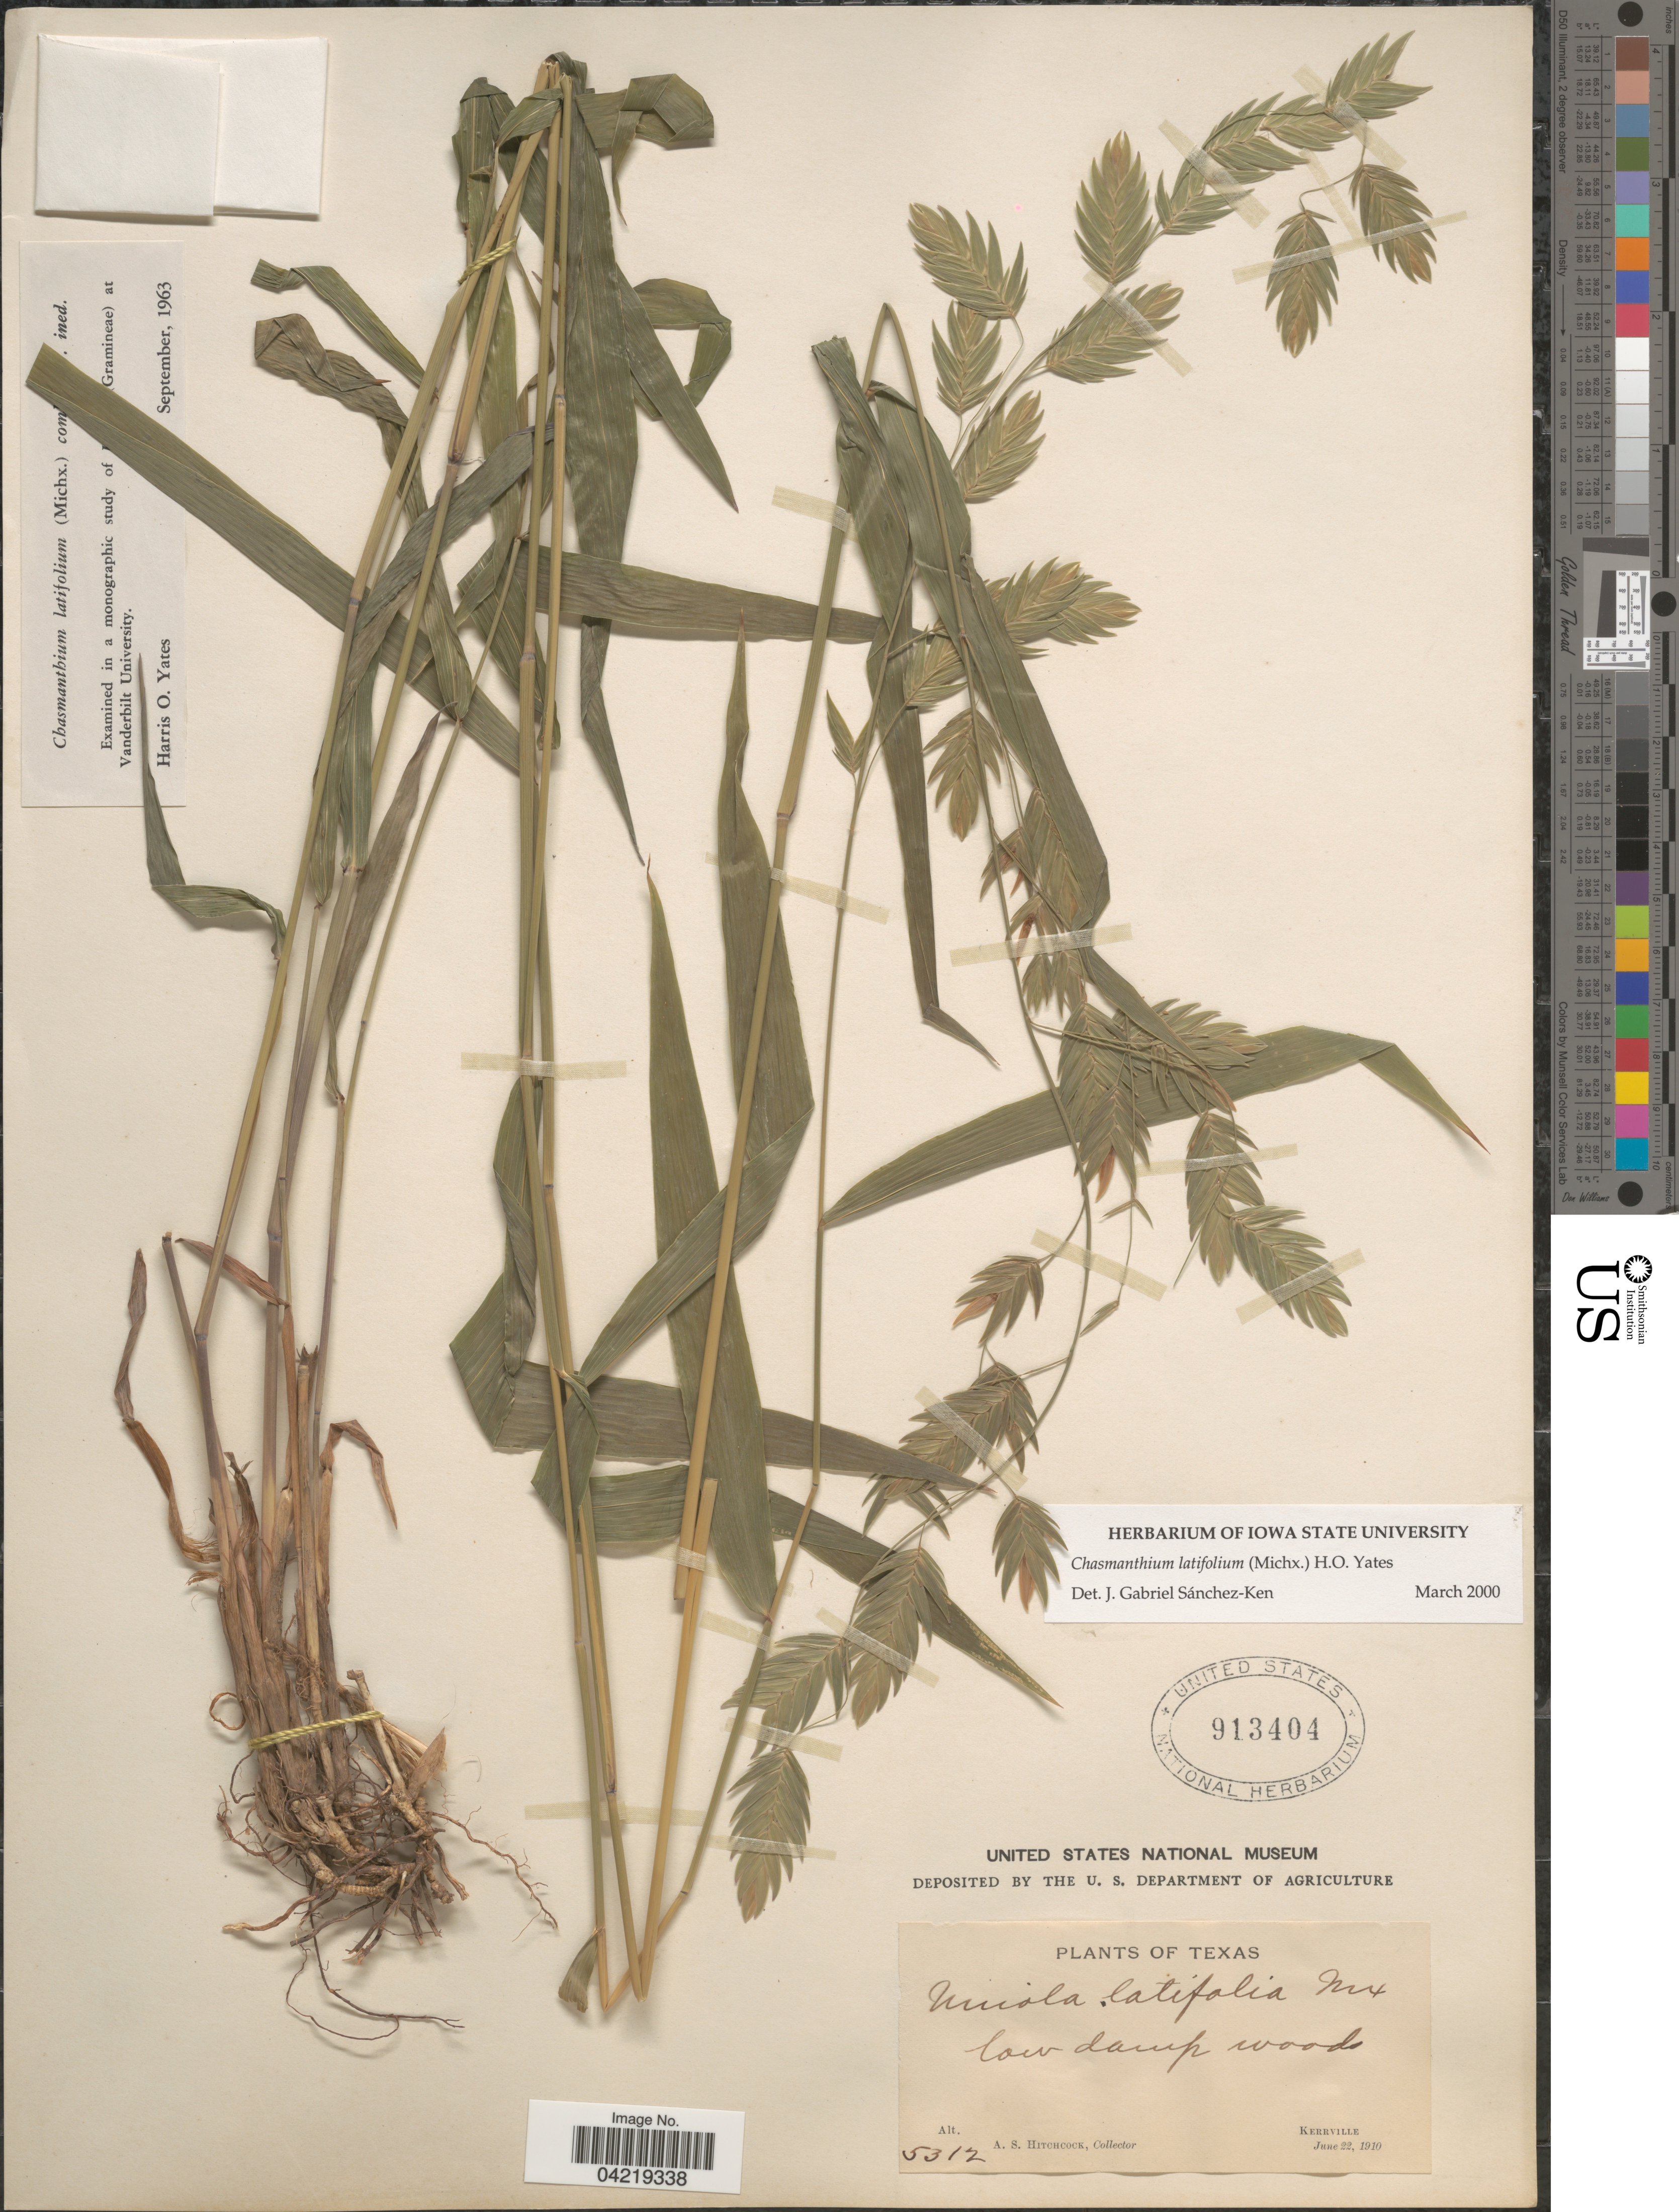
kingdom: Plantae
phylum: Tracheophyta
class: Liliopsida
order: Poales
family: Poaceae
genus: Chasmanthium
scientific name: Chasmanthium latifolium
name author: (Michx.) H.O. Yates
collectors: A. S. Hitchcock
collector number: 5312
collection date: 1910-06-22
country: United States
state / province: Texas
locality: Kerrville.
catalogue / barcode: US 913404